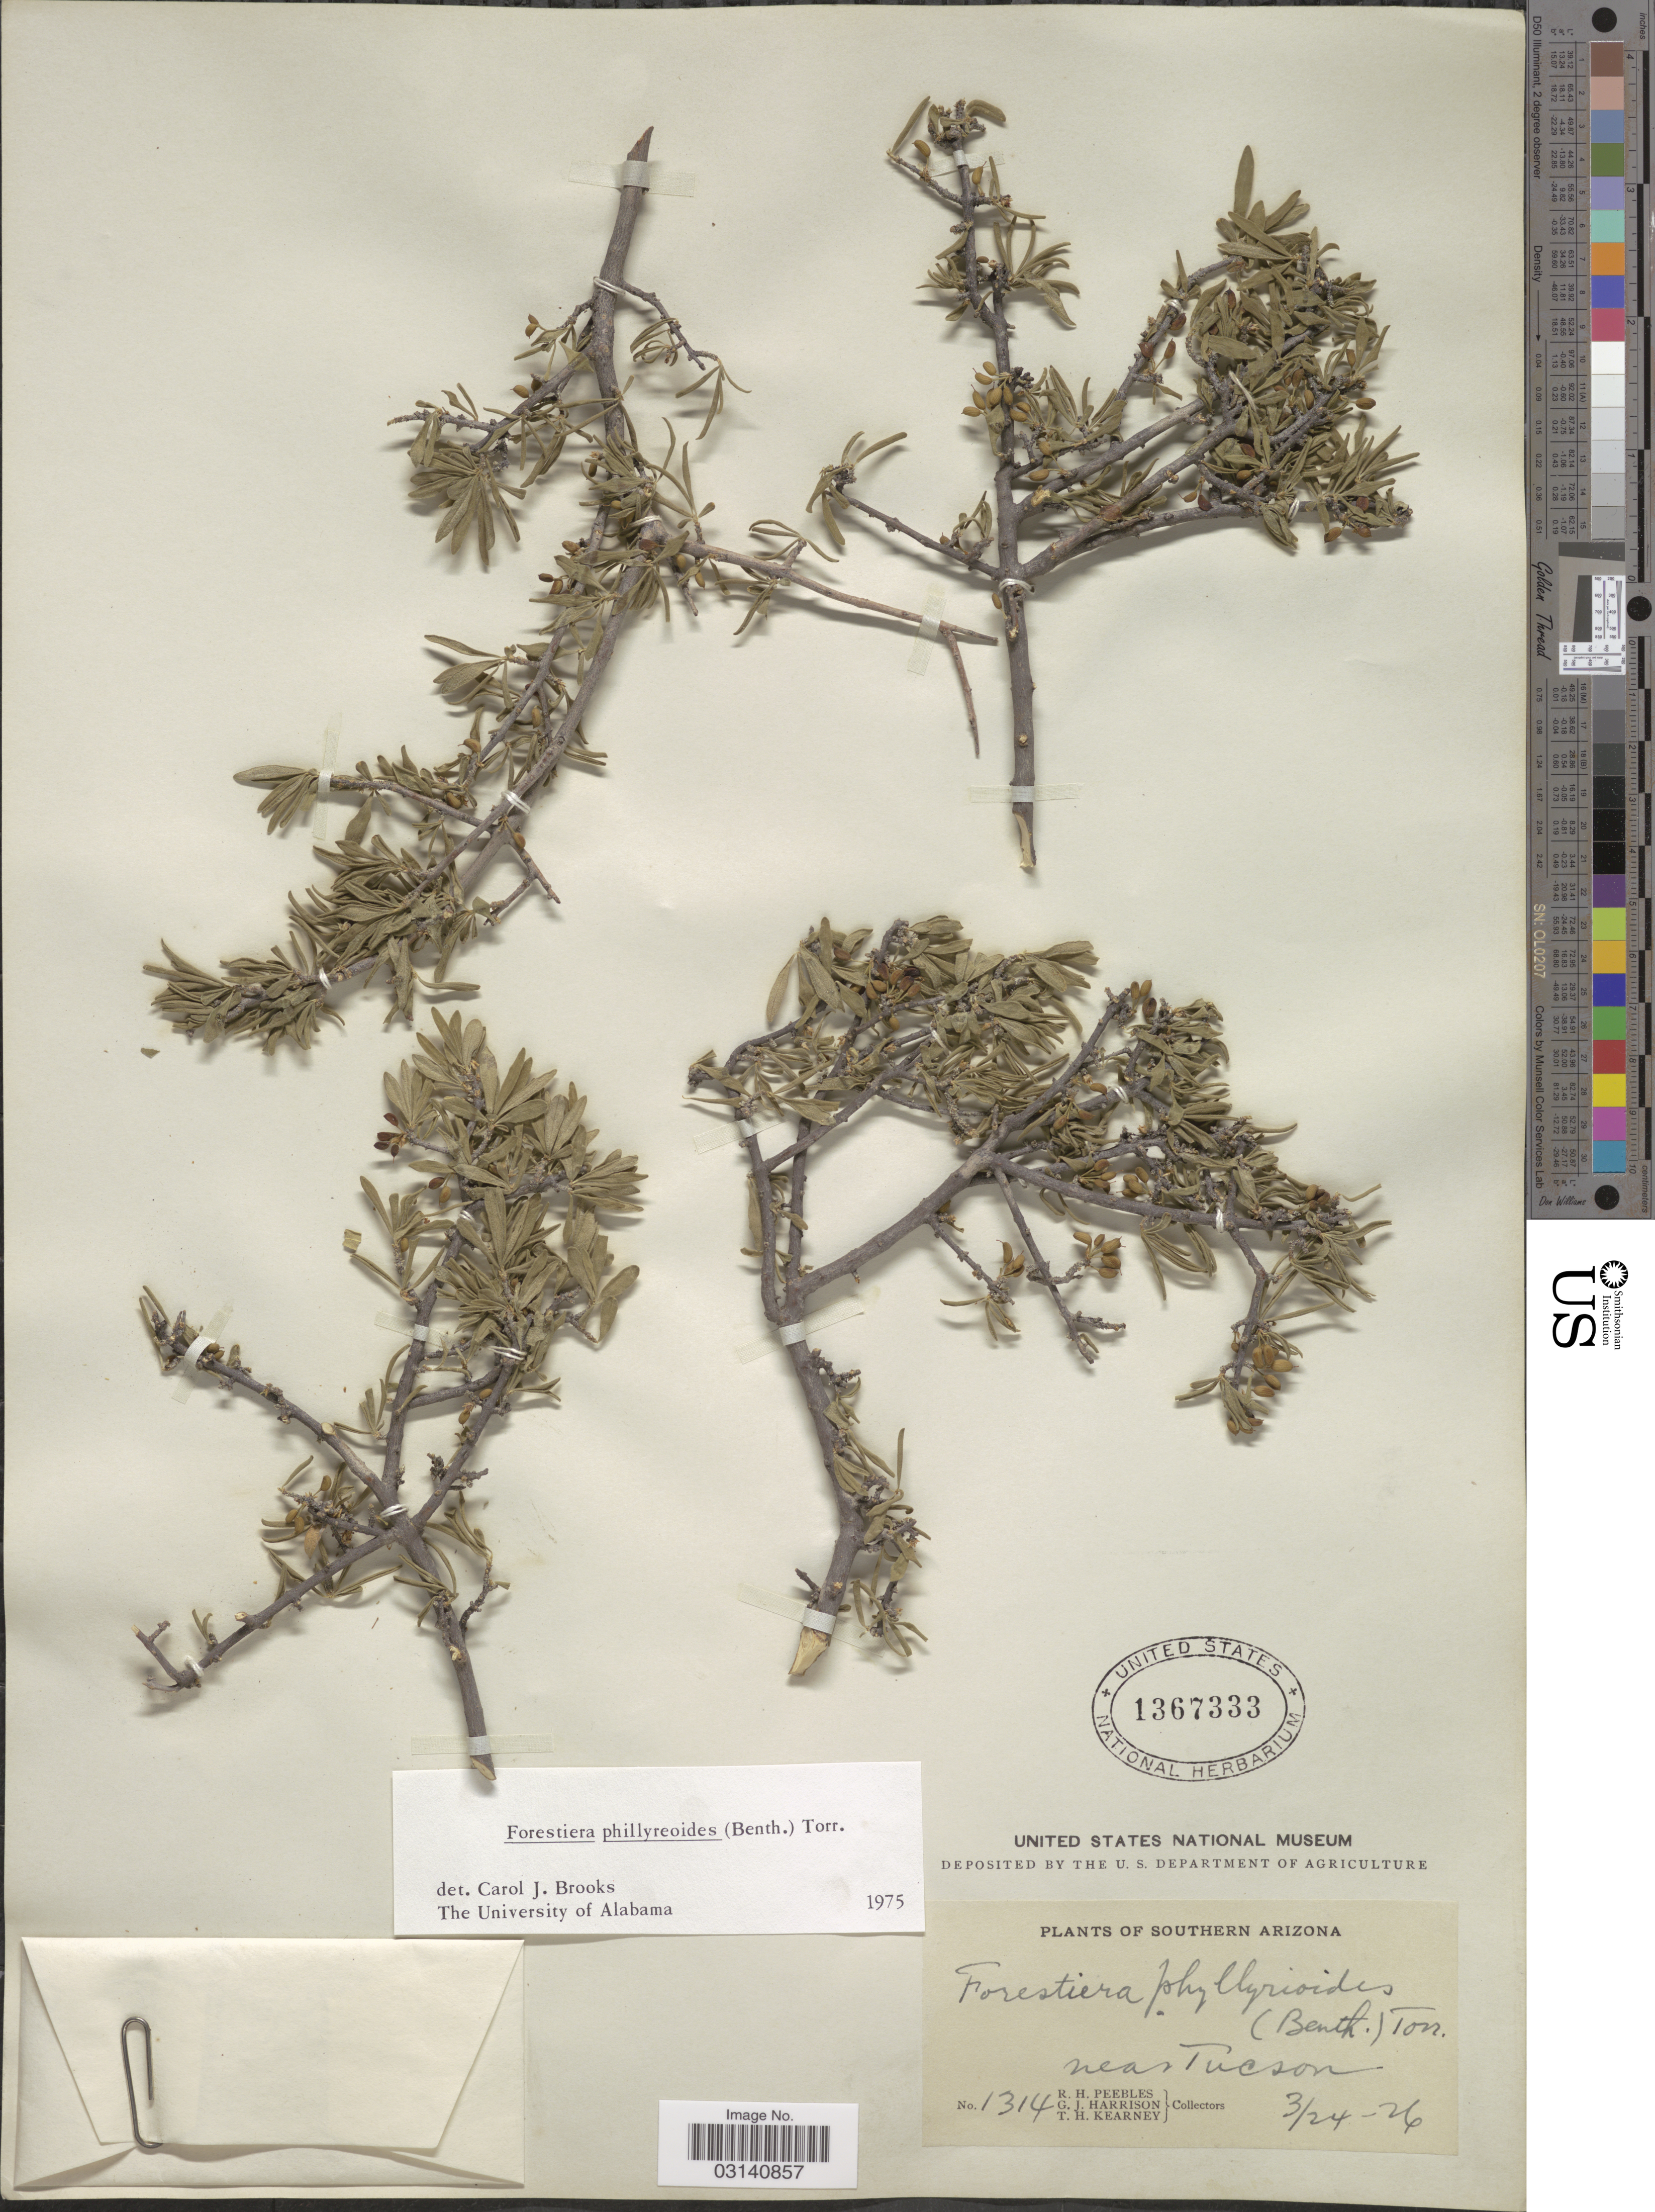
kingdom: Plantae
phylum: Tracheophyta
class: Magnoliopsida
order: Lamiales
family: Oleaceae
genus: Forestiera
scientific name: Forestiera phillyreoides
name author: (Benth.) Torr.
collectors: R. H. Peebles, G. J. Harrison & T. H. Kearney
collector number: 1314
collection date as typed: Transcribed d/m/y: 24/3/26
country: United States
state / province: Arizona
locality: Southern Arizona. Near Tucson.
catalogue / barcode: US 1367333